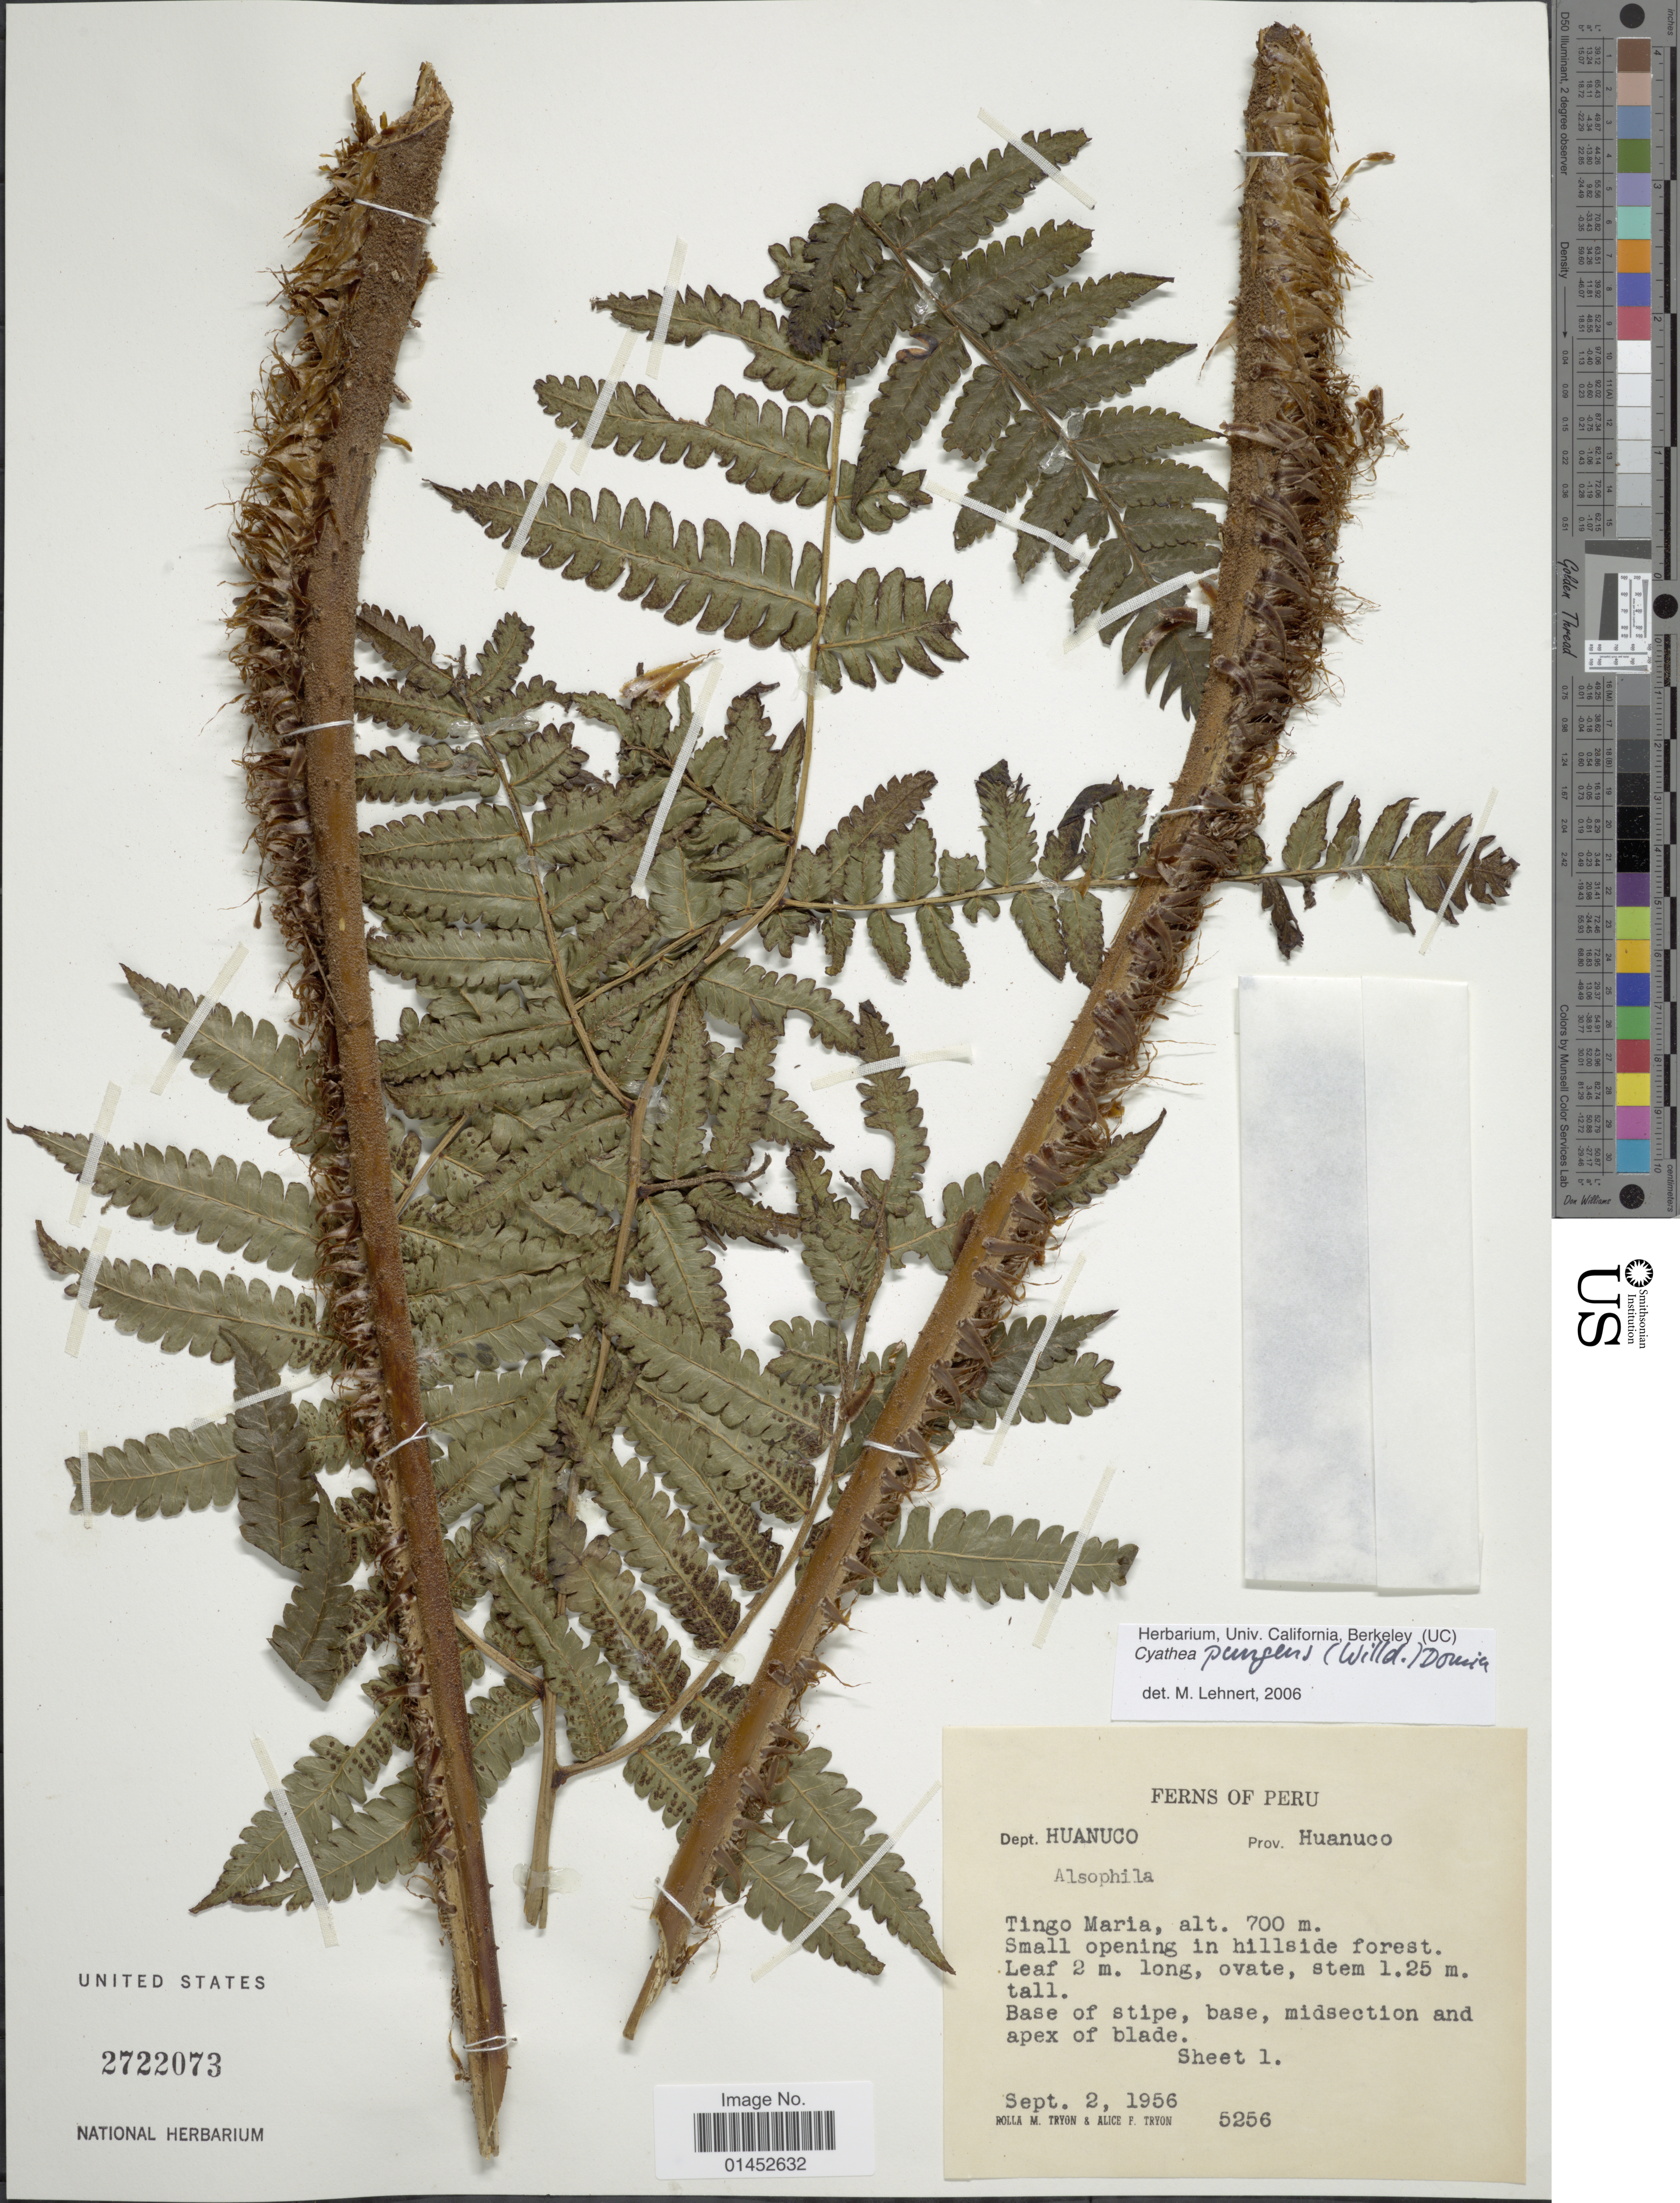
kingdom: Plantae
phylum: Tracheophyta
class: Polypodiopsida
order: Cyatheales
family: Cyatheaceae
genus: Cyathea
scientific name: Cyathea pungens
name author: (Willd.) Domin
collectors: R. M. Tryon & A. F. Tryon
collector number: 5256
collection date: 1956-09-02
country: Peru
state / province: Huánuco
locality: Dept. Huanuco, Tingo Maria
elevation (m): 700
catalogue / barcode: US 2722073